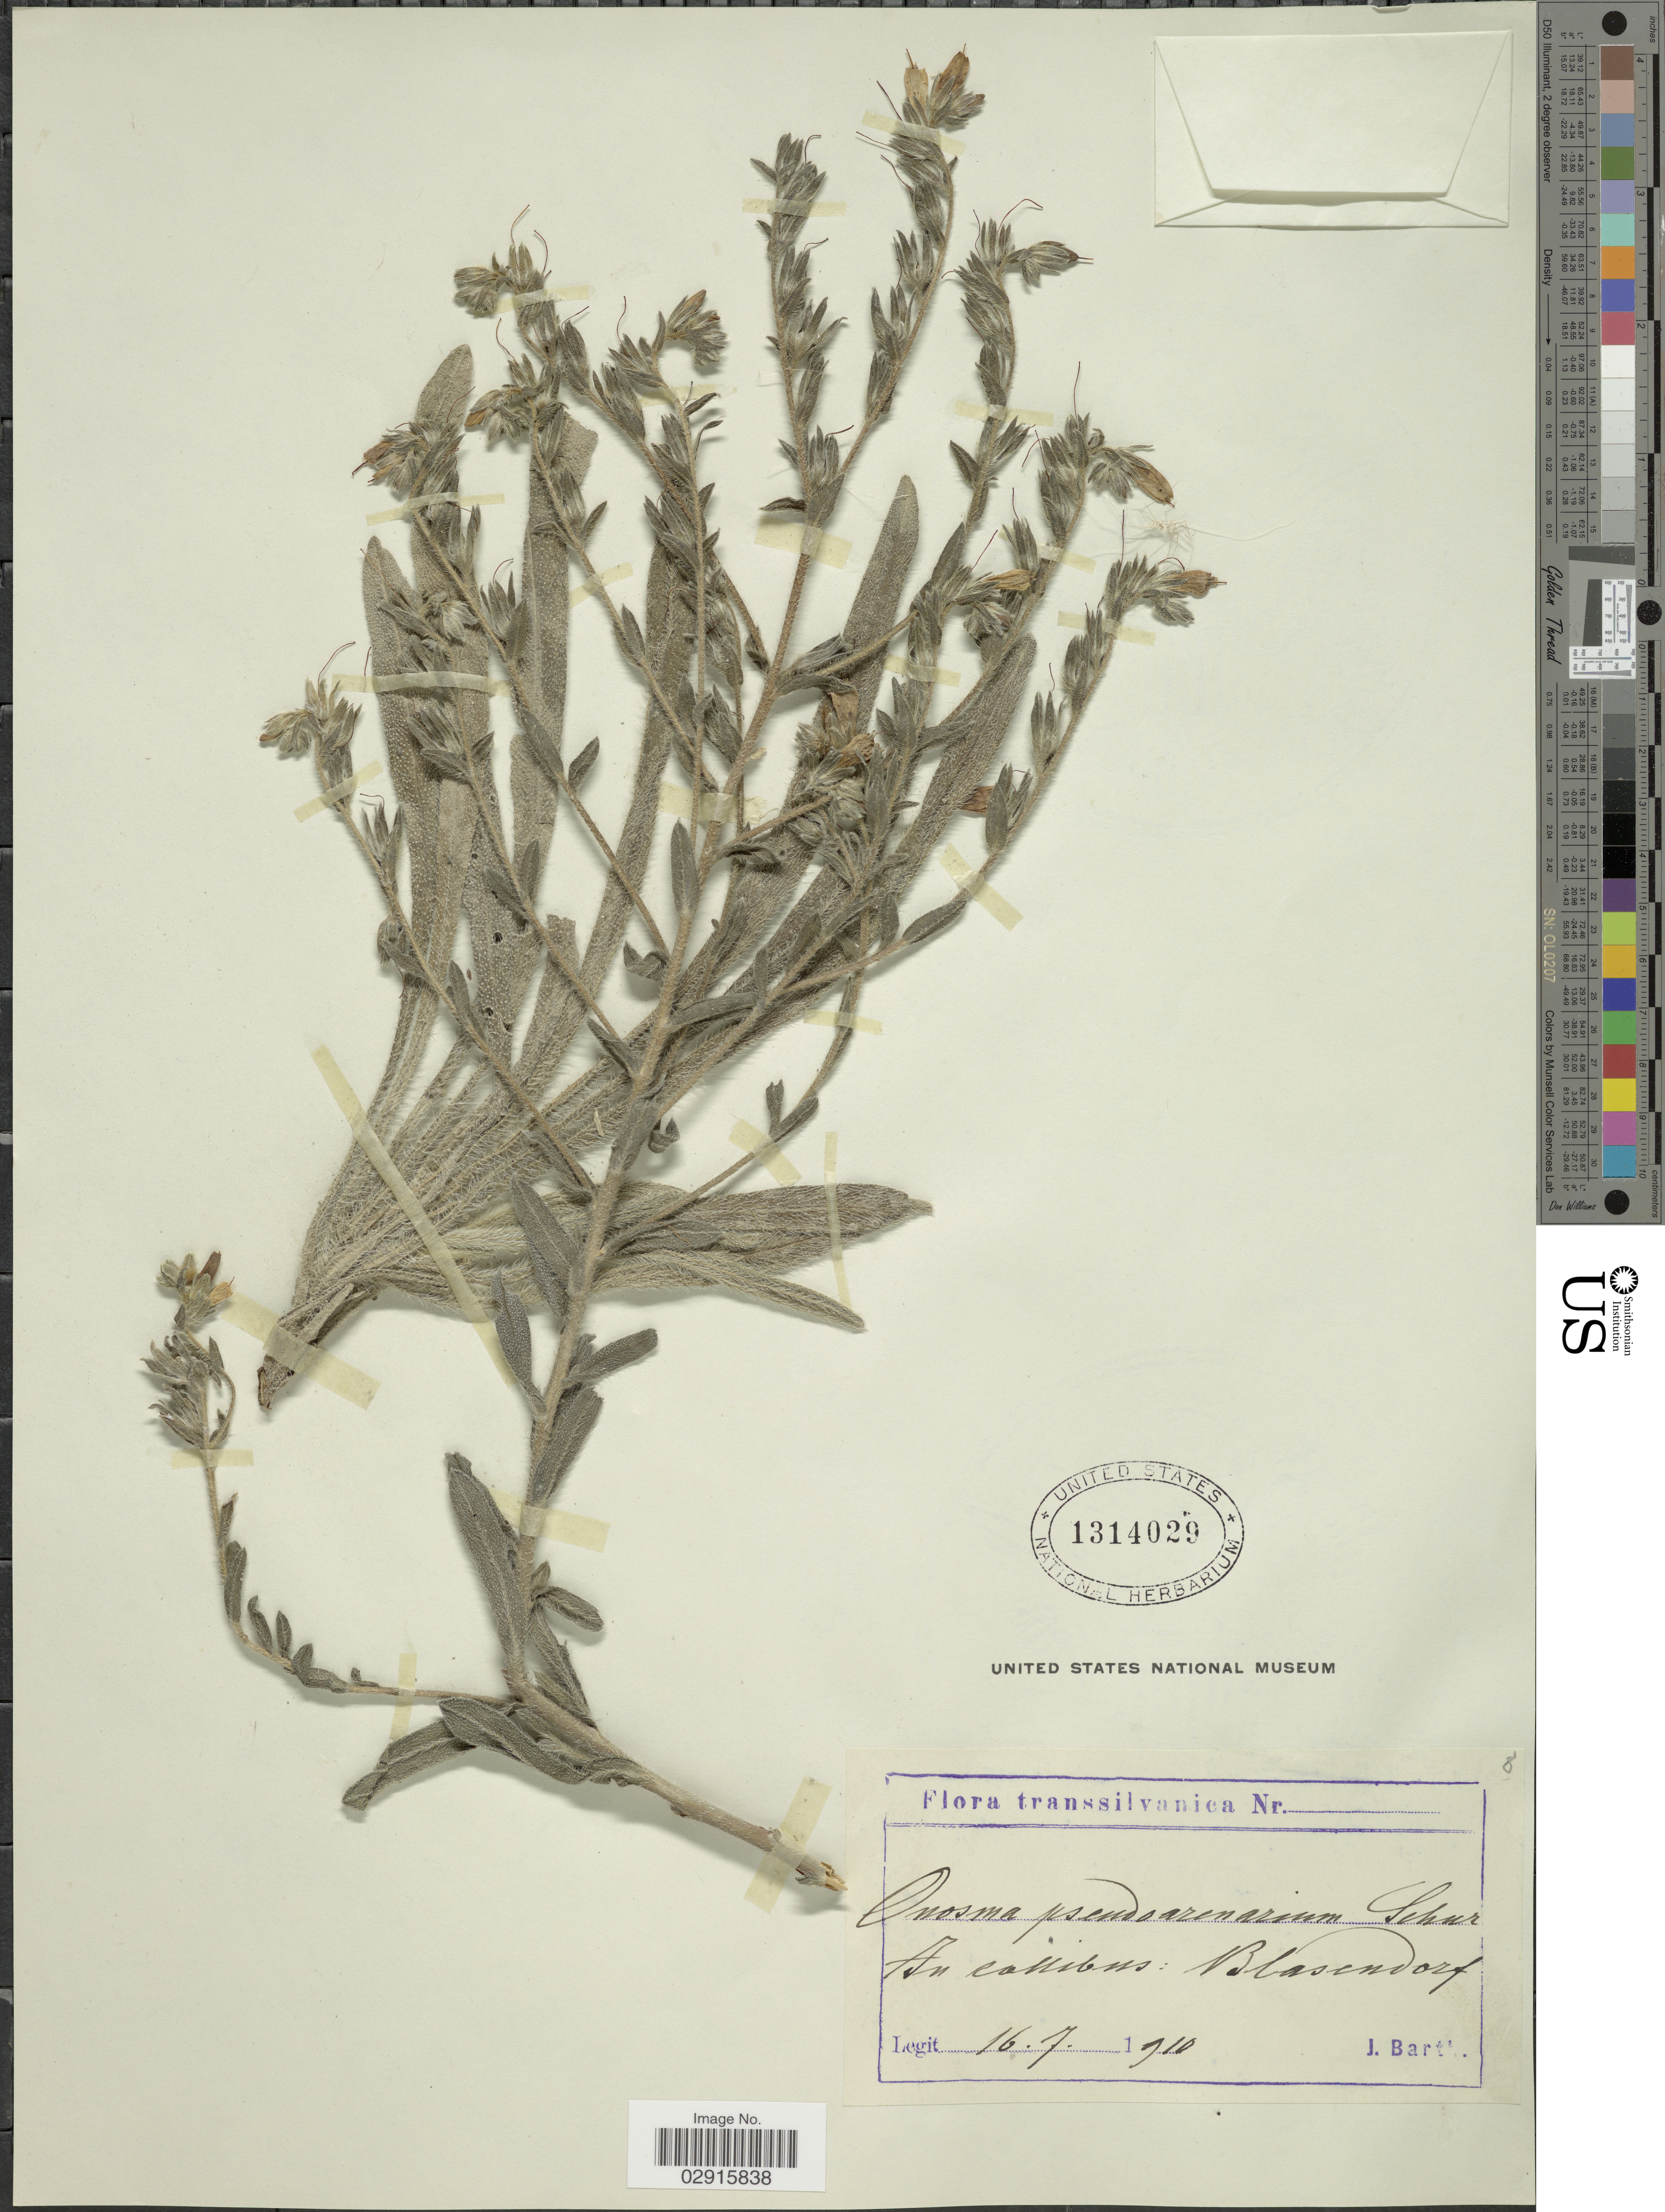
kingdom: Plantae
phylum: Tracheophyta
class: Magnoliopsida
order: Boraginales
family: Boraginaceae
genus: Onosma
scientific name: Onosma pseudoarenaria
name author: Schur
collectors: J. Barth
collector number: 8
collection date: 1910-07-16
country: Romania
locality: Transsilvanica. In collibus: Blasendorf.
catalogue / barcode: US 1314029